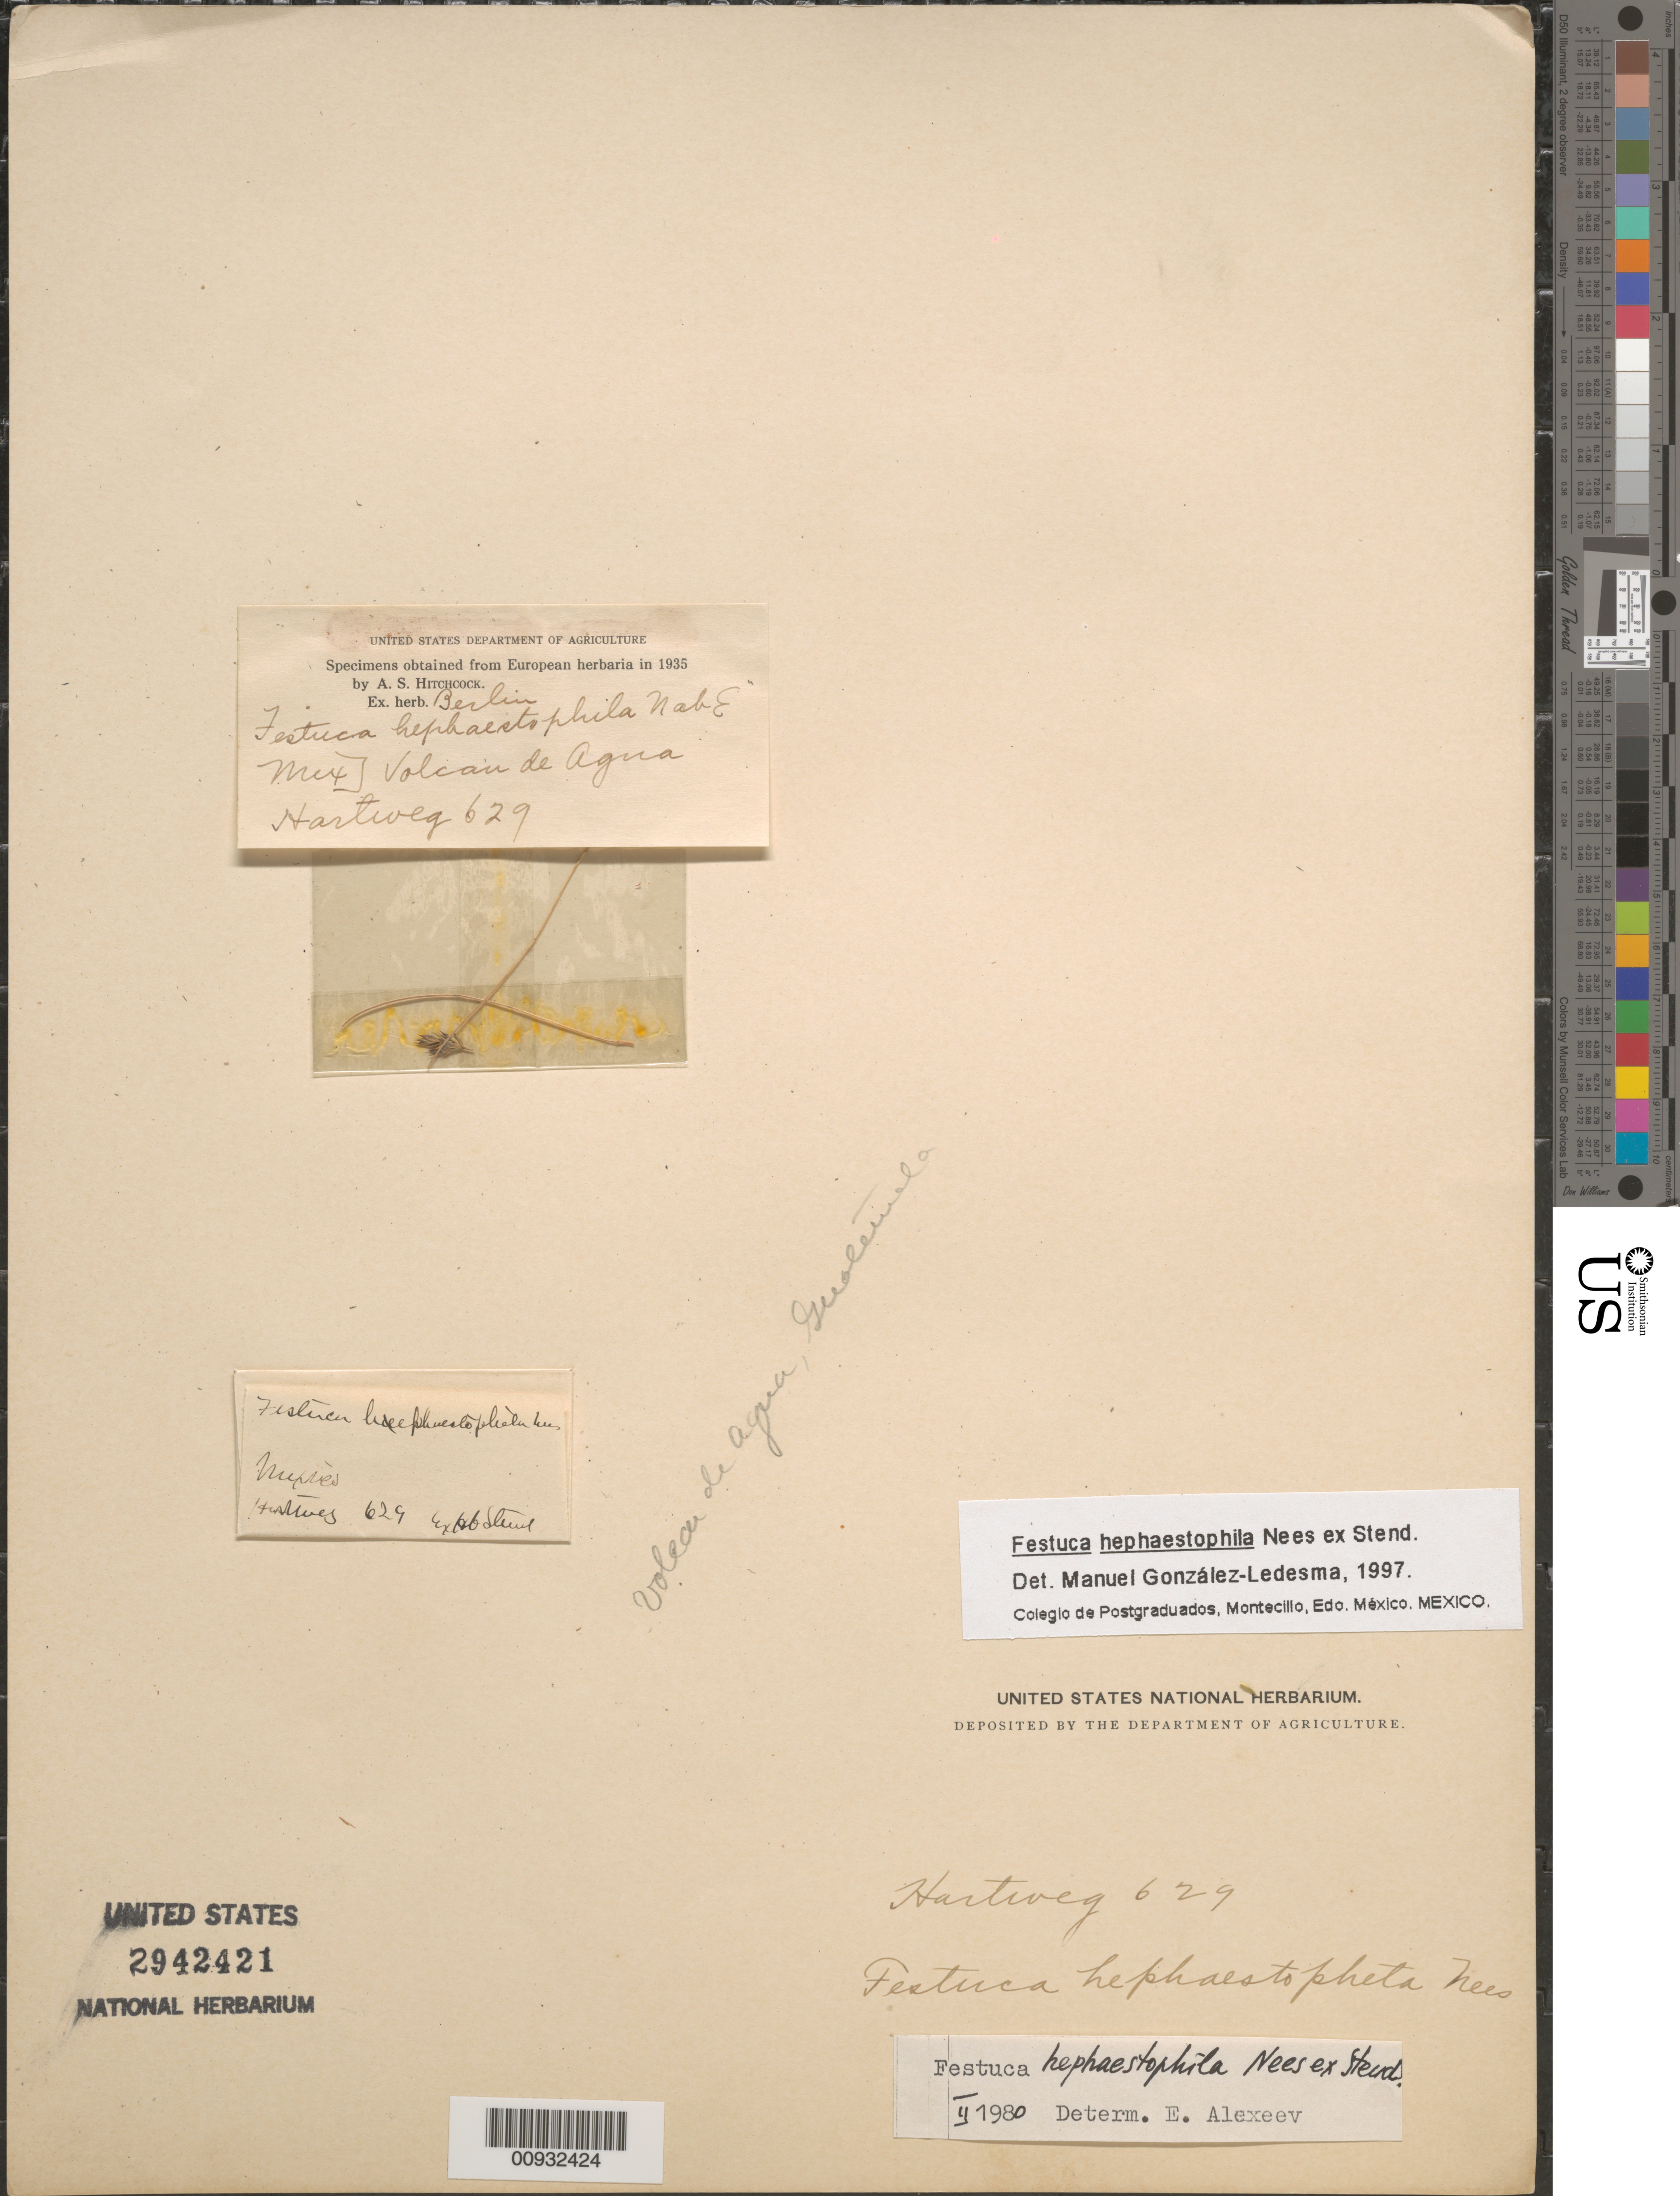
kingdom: Plantae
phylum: Tracheophyta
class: Liliopsida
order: Poales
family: Poaceae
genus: Festuca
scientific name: Festuca hephaestophila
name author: Nees ex Steud.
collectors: K. T. Hartweg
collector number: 629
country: Mexico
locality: Volcan de Agua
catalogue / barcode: US 2942421